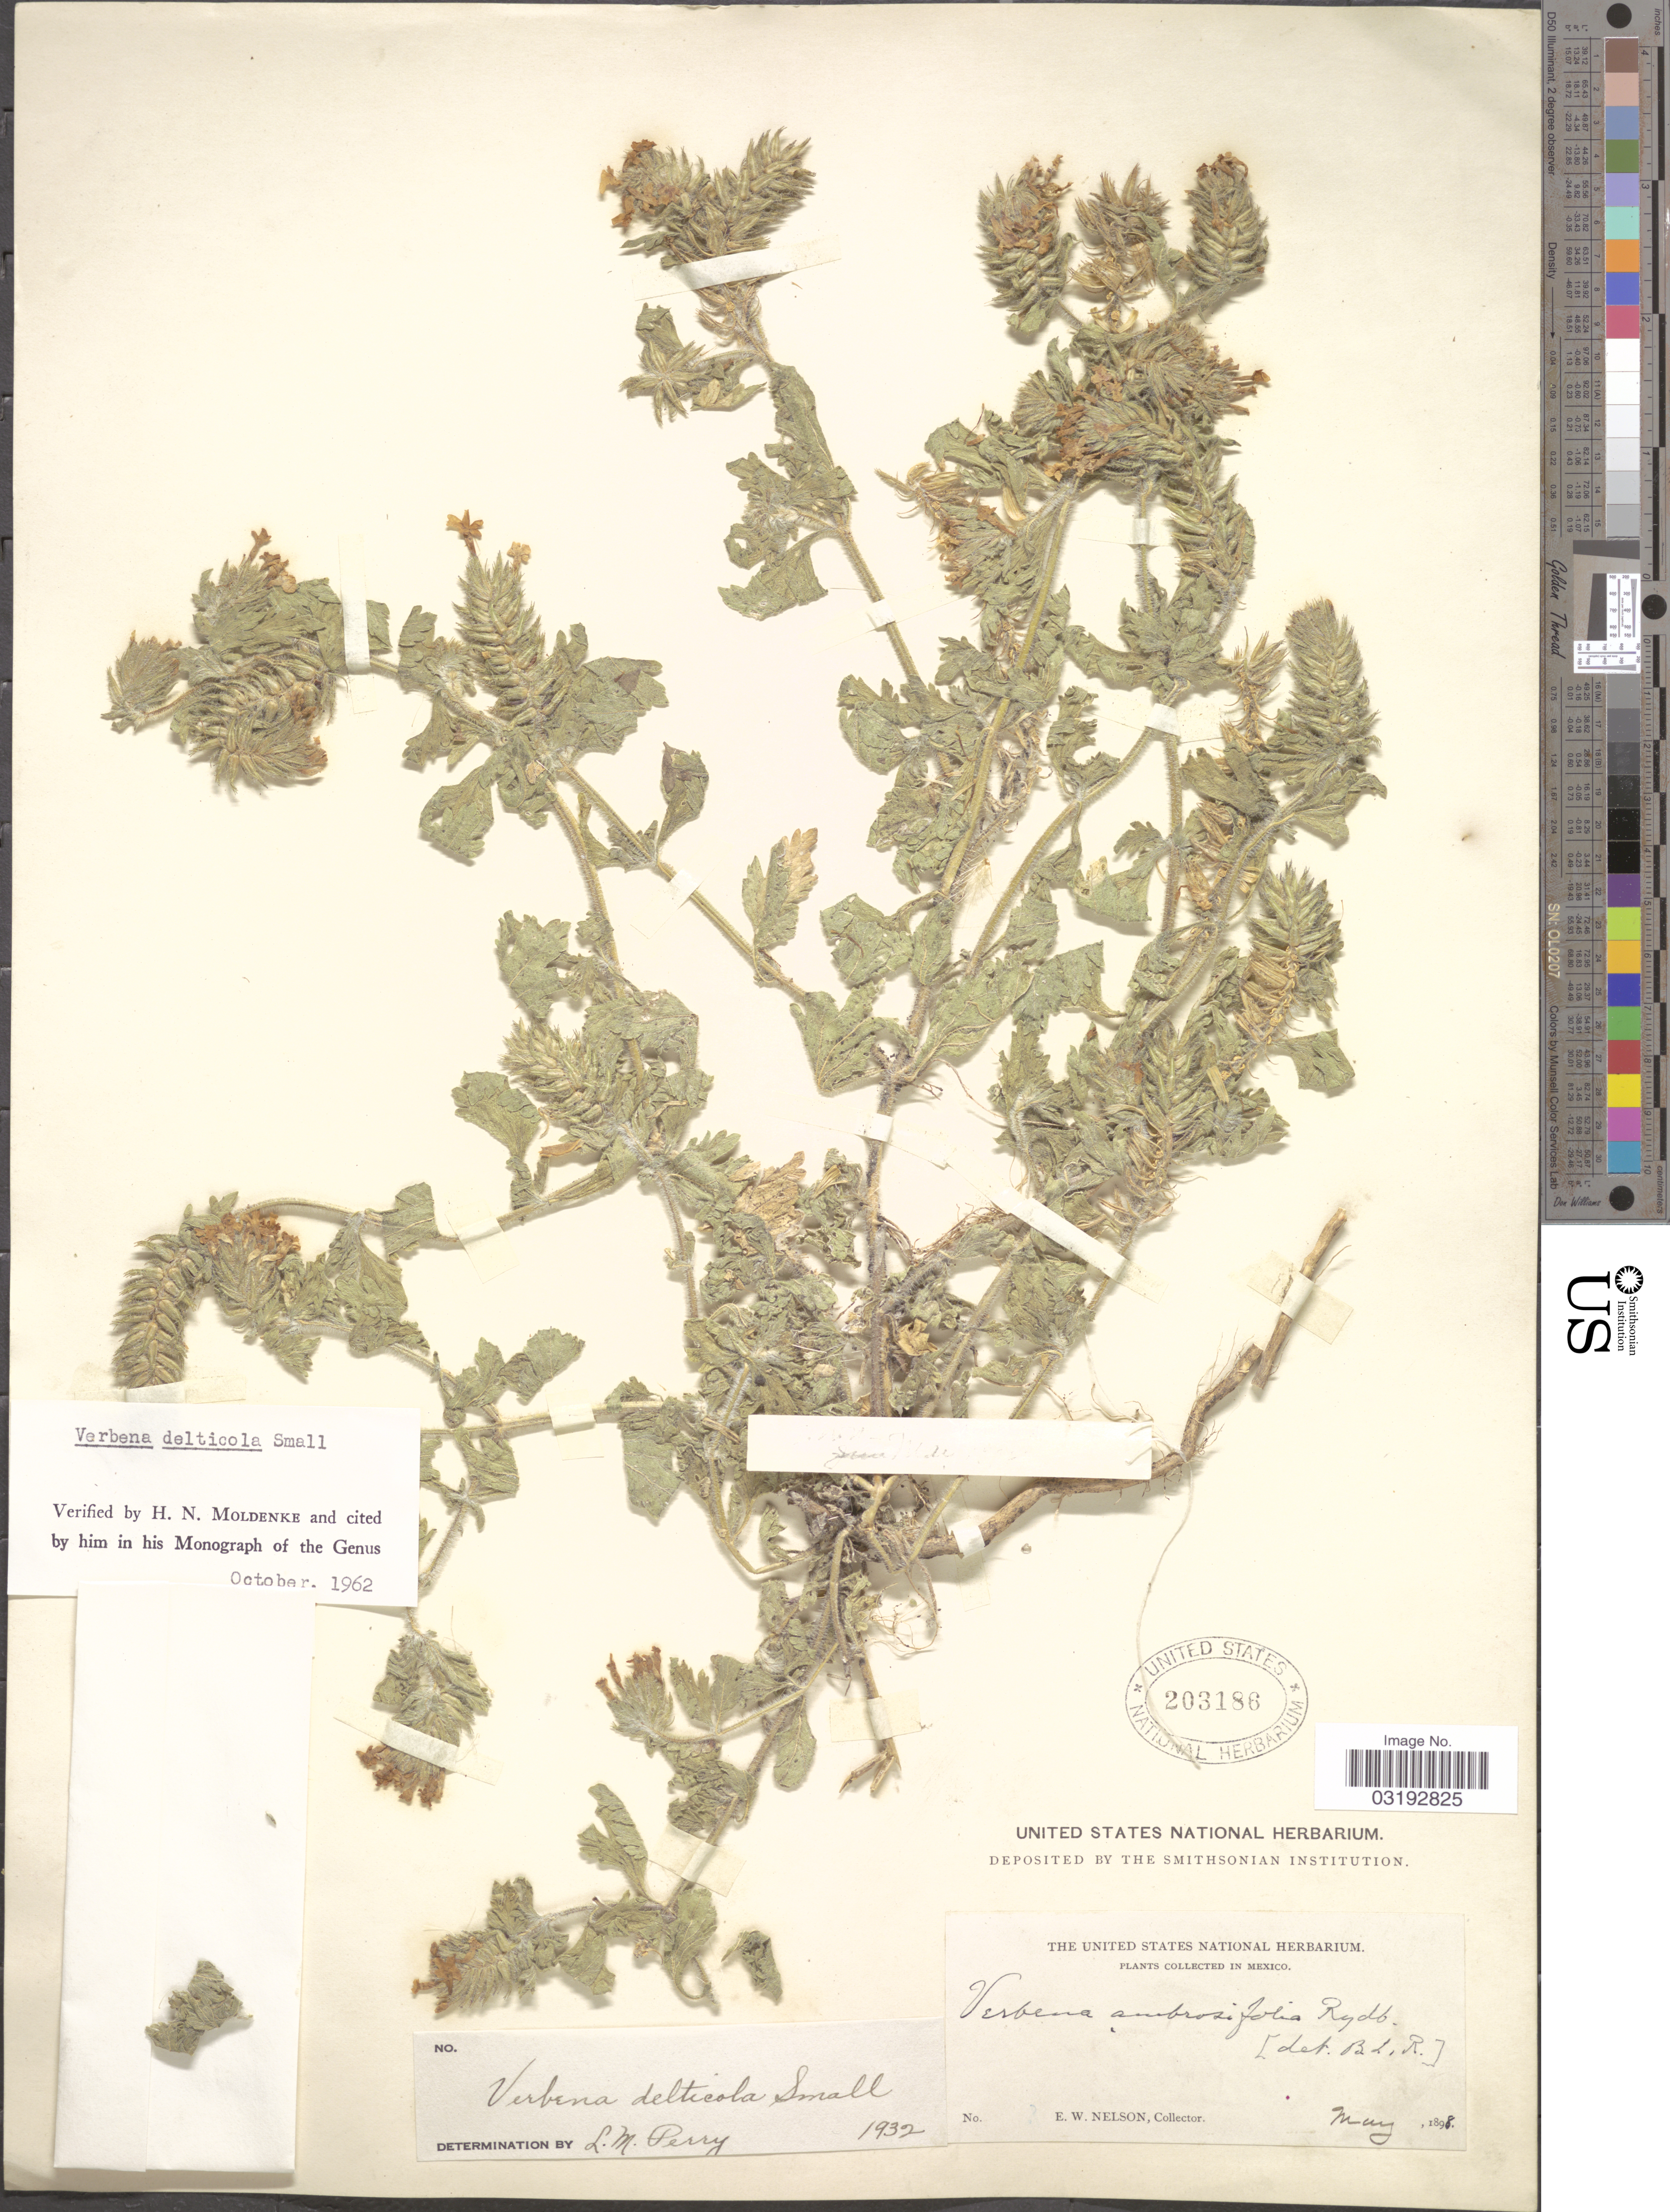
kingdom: Plantae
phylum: Tracheophyta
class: Magnoliopsida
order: Lamiales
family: Verbenaceae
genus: Verbena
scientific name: Verbena delticola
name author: Small ex Perry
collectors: E. W. Nelson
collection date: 1898-05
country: Mexico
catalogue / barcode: US 203186